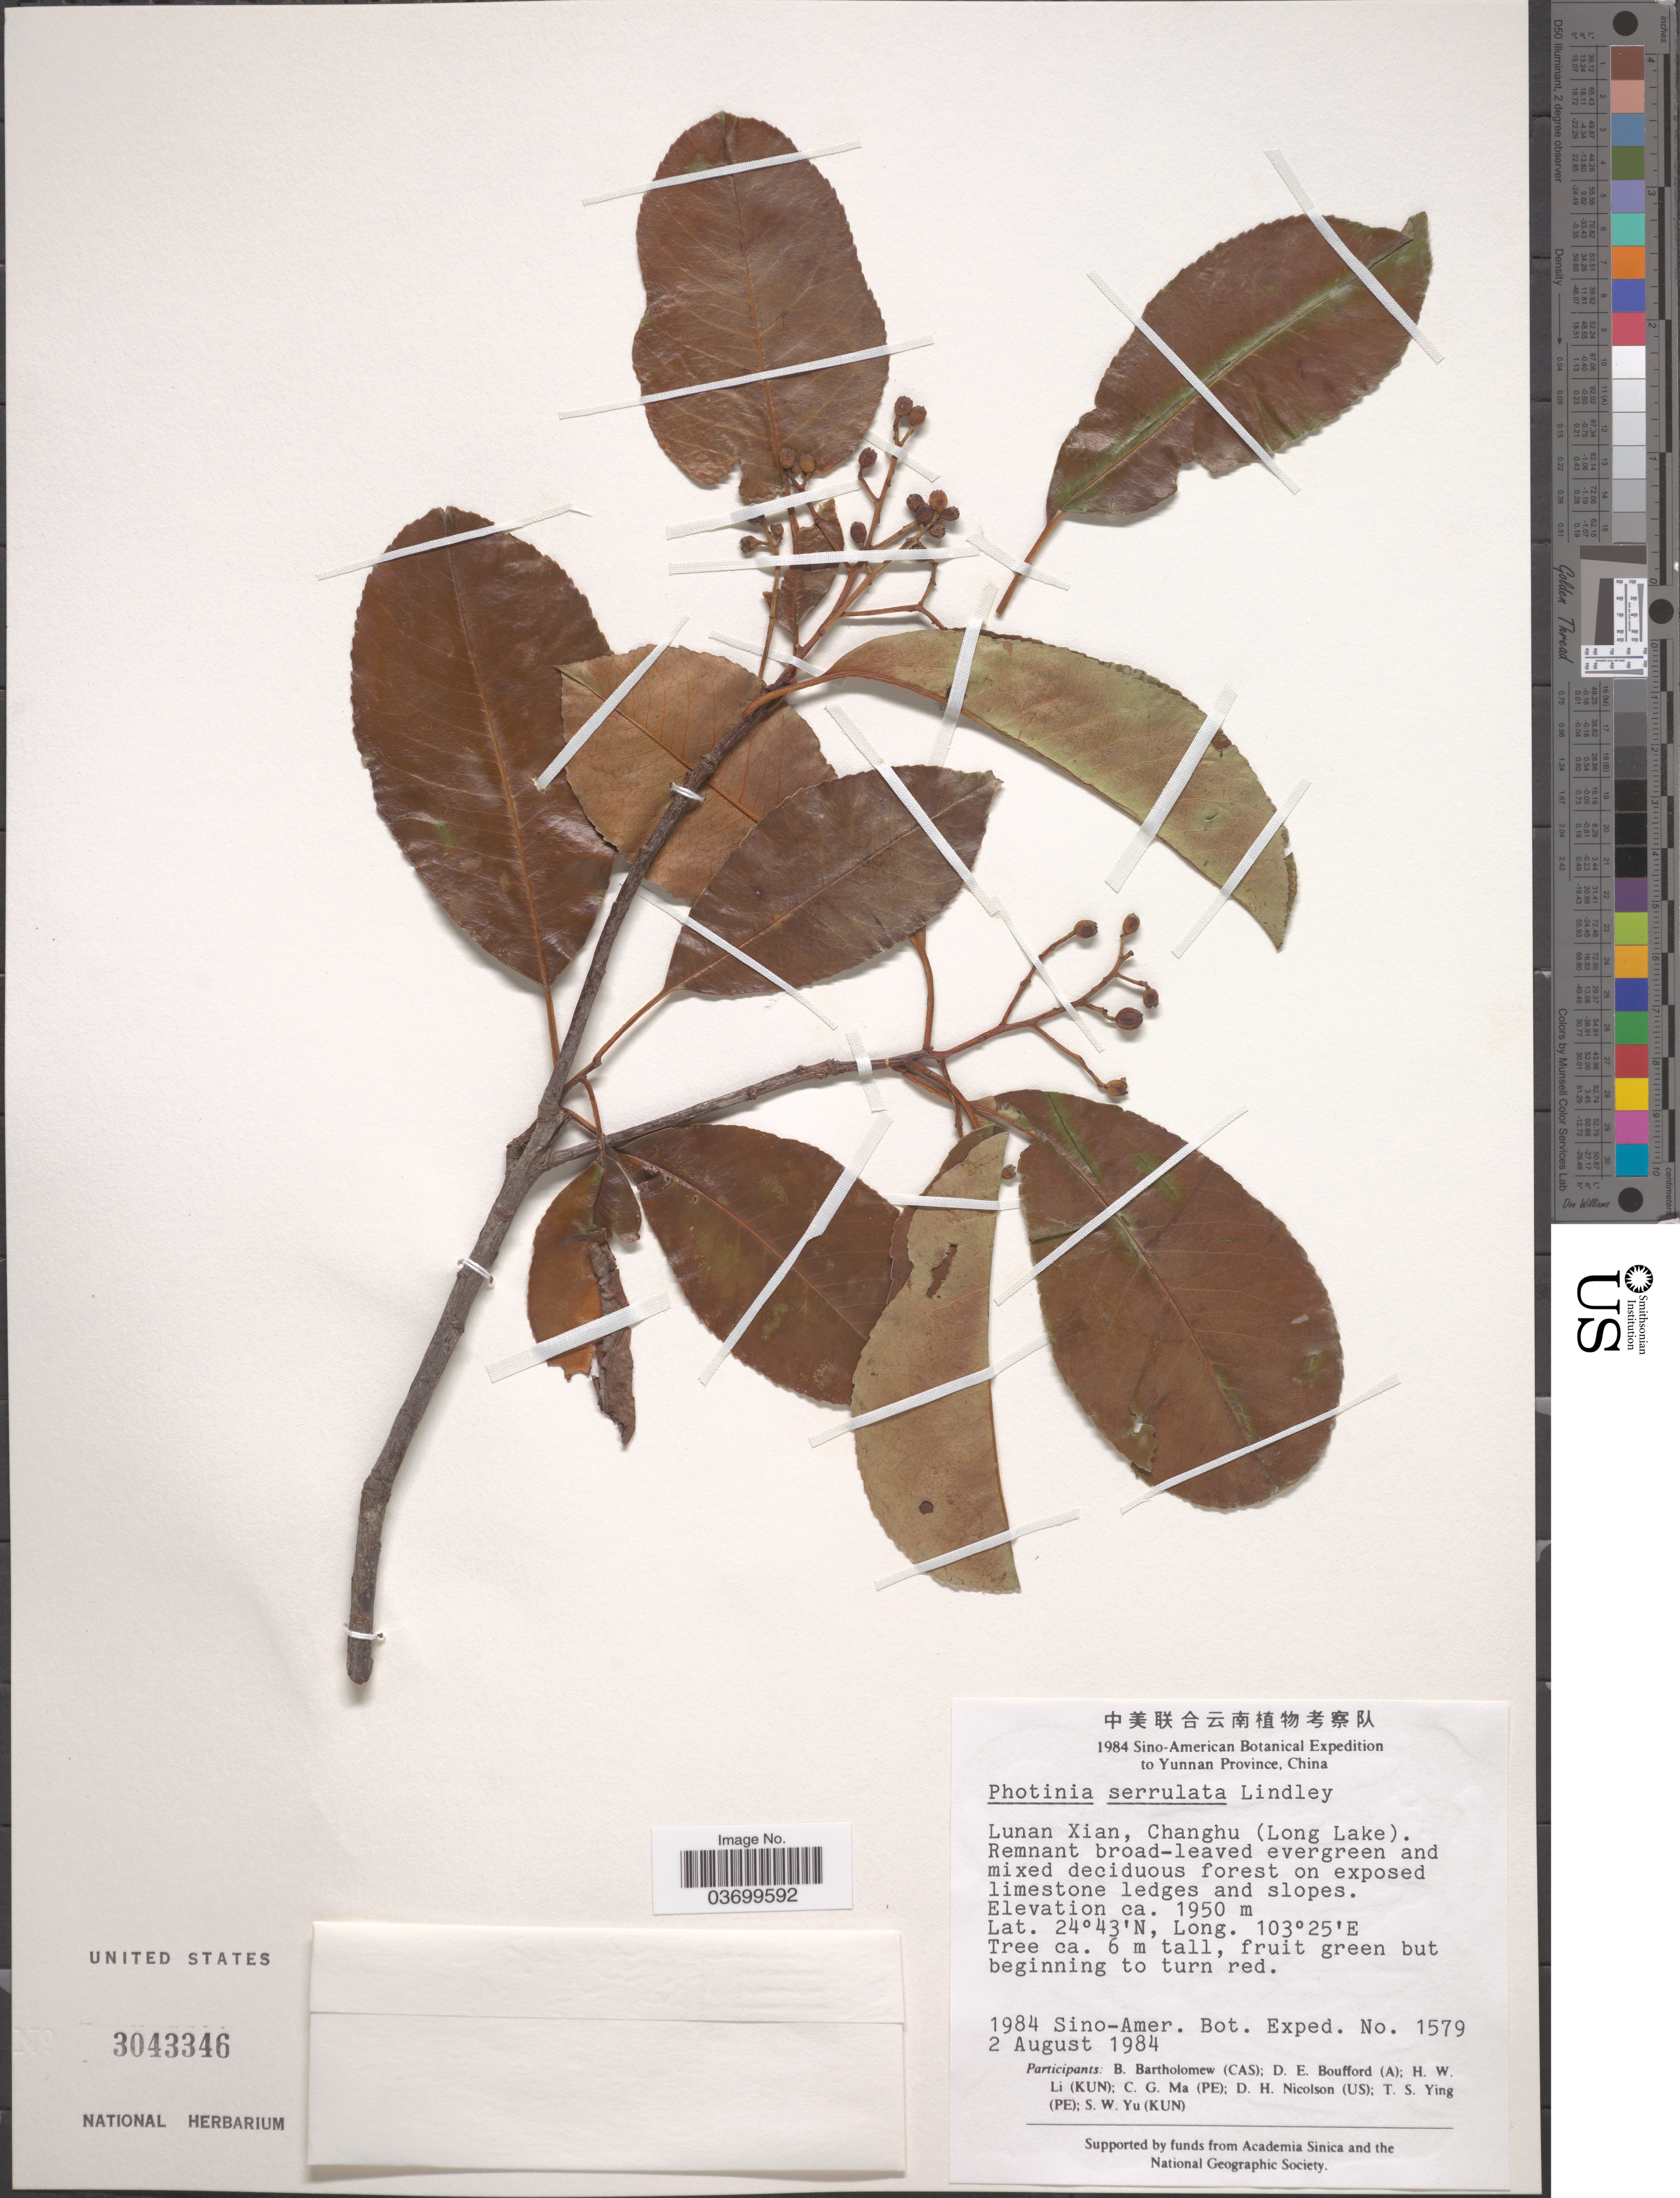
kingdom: Plantae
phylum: Tracheophyta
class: Magnoliopsida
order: Rosales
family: Rosaceae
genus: Photinia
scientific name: Photinia serrulata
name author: Franch. & Sav.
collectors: Sino-Amer. Bot. Exped. 1984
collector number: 1579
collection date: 1984-08-02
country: China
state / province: Yunnan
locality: Lunan Xian, Changhu (Long Lake).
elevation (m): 1950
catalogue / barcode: US 3043346